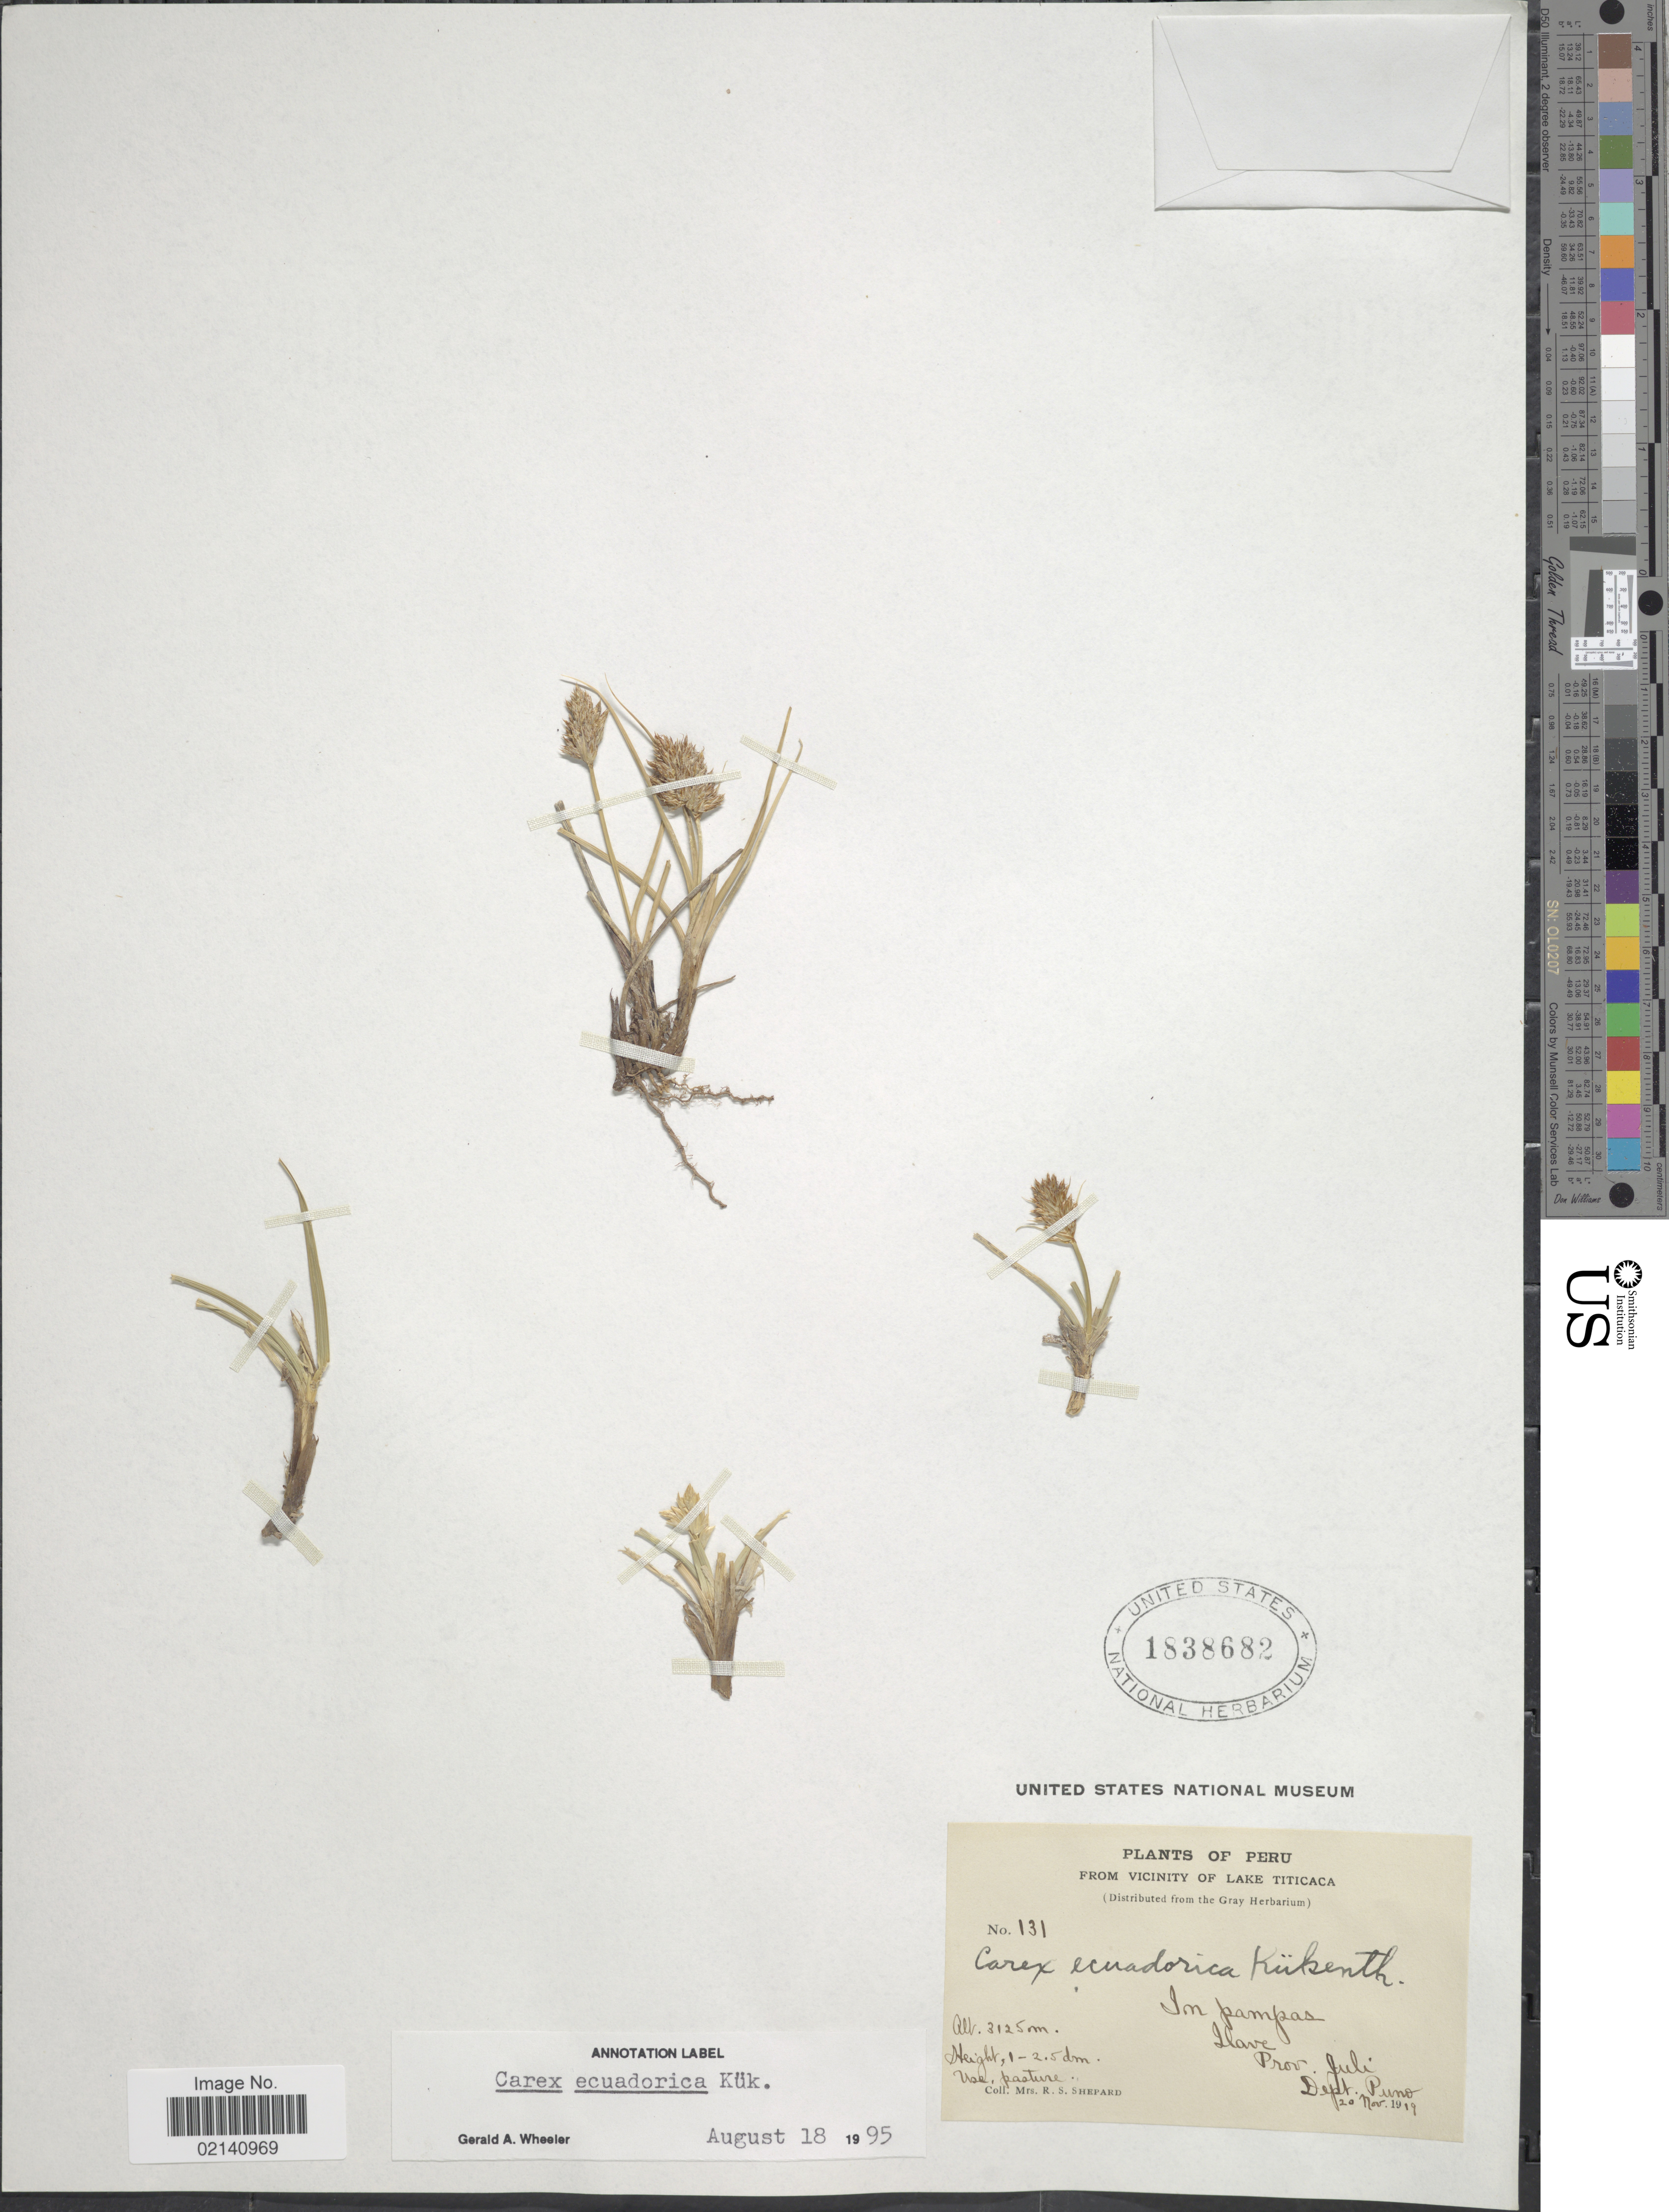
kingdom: Plantae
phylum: Tracheophyta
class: Liliopsida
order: Poales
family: Cyperaceae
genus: Carex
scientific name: Carex ecuadorica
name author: Kük.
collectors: R. Shepard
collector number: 131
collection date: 1919-11-20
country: Peru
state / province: Puno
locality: From Vicinity of Lake Titicaca, In pampas, Llave, Prov. Juli, Dept. Puno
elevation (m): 3125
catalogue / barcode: US 1838682